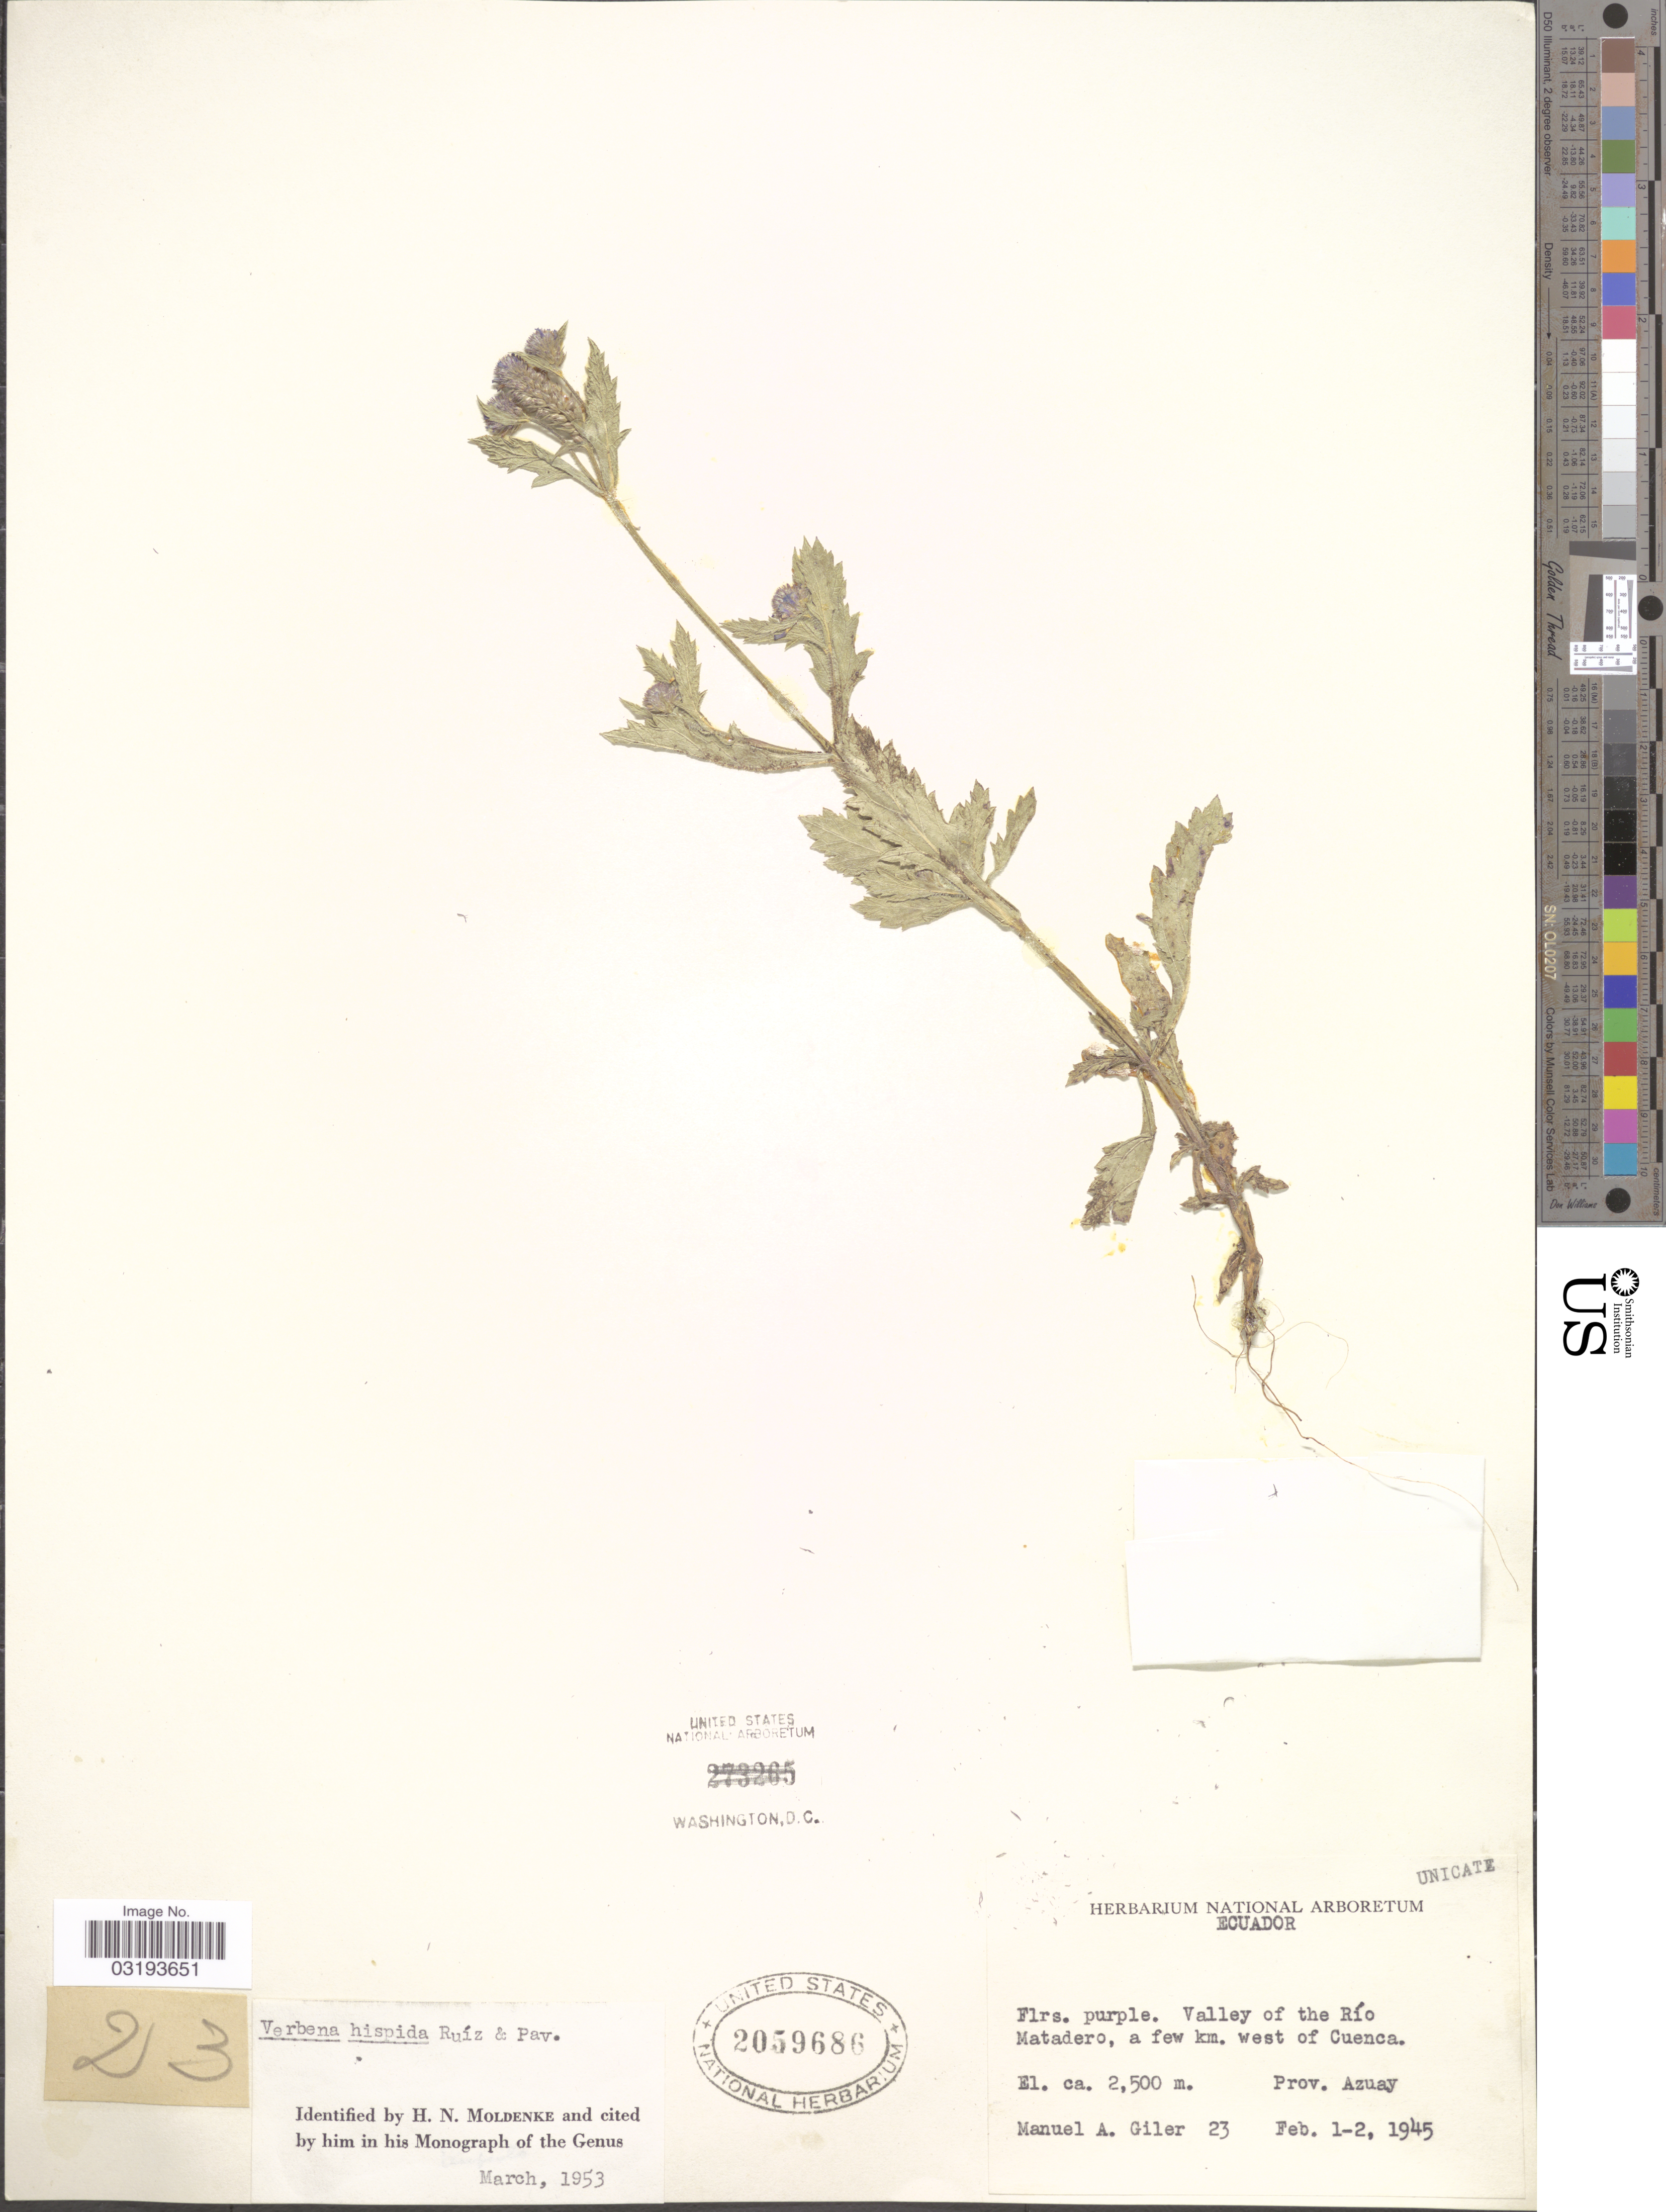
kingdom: Plantae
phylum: Tracheophyta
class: Magnoliopsida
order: Lamiales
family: Verbenaceae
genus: Verbena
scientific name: Verbena hispida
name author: Ruiz & Pav.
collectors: M. Gíler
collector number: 23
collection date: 1945-02-01/1945-02-02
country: Ecuador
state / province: Azuay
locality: Valley of the Río Matadero, a few km. west of Cuenca.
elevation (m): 2500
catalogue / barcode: US 2059686